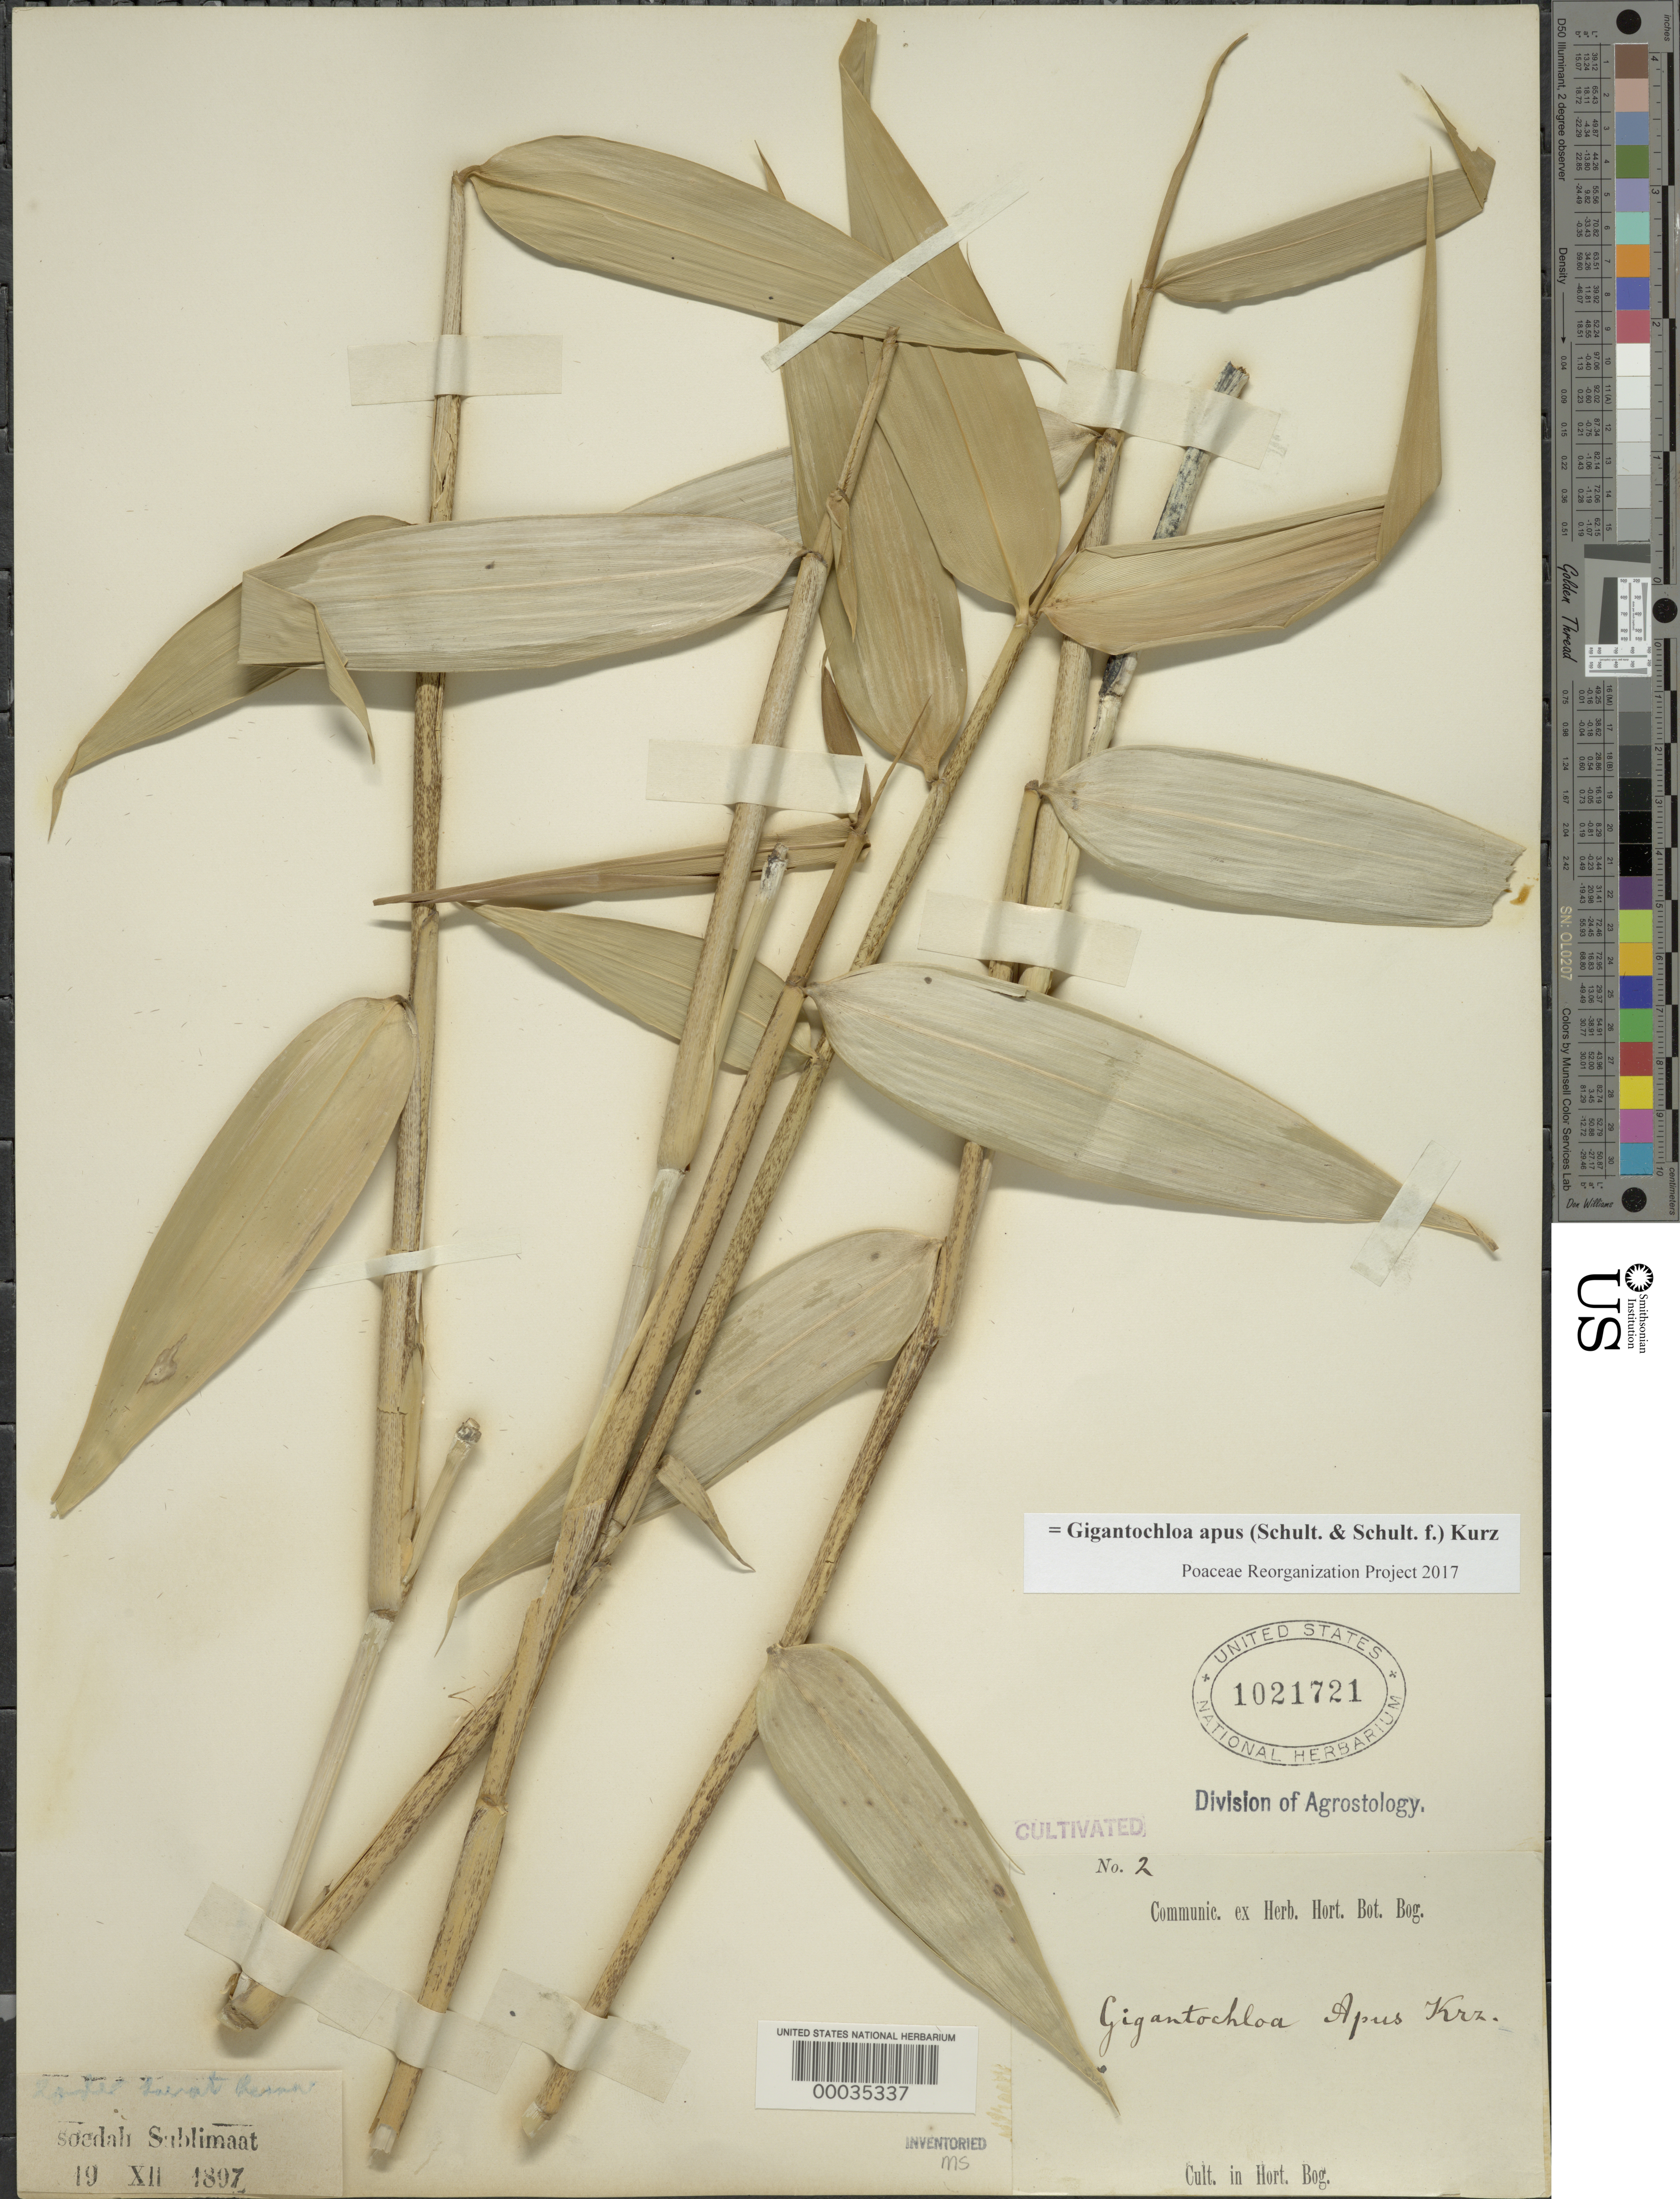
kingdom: Plantae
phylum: Tracheophyta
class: Liliopsida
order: Poales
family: Poaceae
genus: Gigantochloa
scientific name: Gigantochloa apus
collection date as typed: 19 Dec 1897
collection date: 1897-12-19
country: Panama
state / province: Chiriquí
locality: Around San Felix.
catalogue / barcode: US 1021721